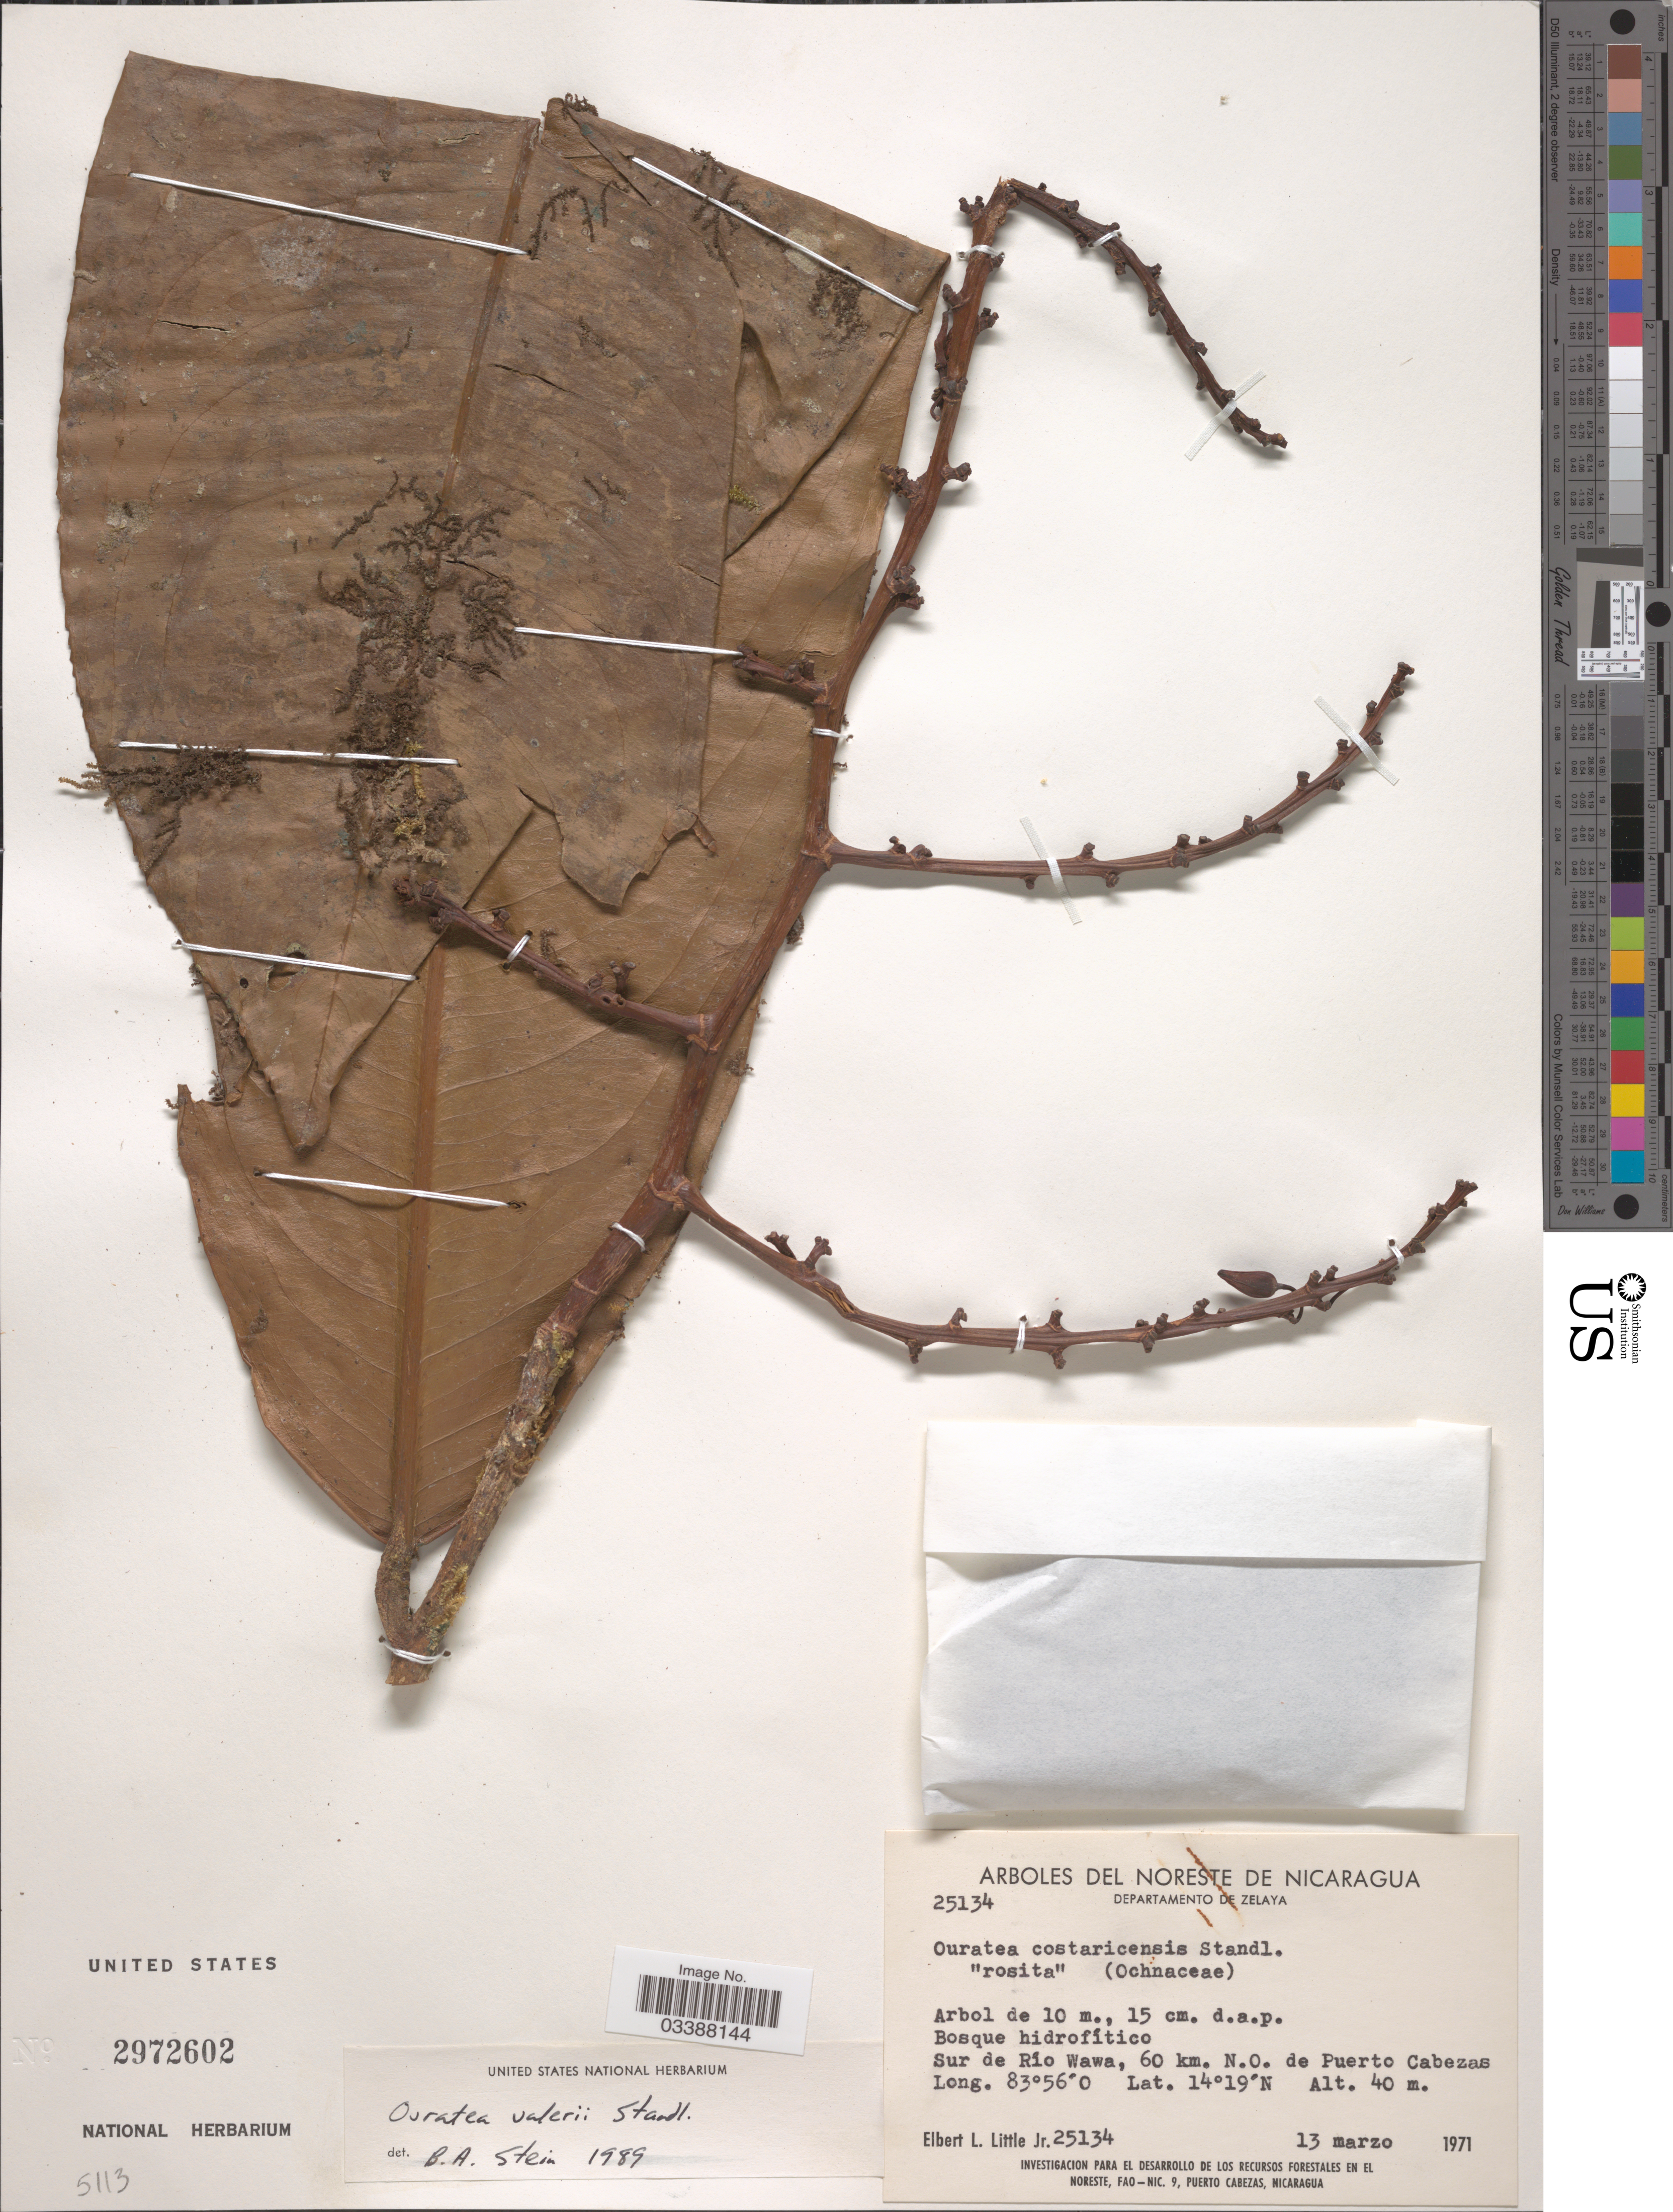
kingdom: Plantae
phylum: Tracheophyta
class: Magnoliopsida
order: Malpighiales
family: Ochnaceae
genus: Ouratea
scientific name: Ouratea valerii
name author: Standl.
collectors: E. L. Little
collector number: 25134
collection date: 1971-03-13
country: Nicaragua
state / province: Atlántico Norte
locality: Noreste de Nicaragua. Departamento de Zelaya. Sur de Río Wawa, 60 km. N. O. de Puerto Cabezas.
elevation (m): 40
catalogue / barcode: US 2972602